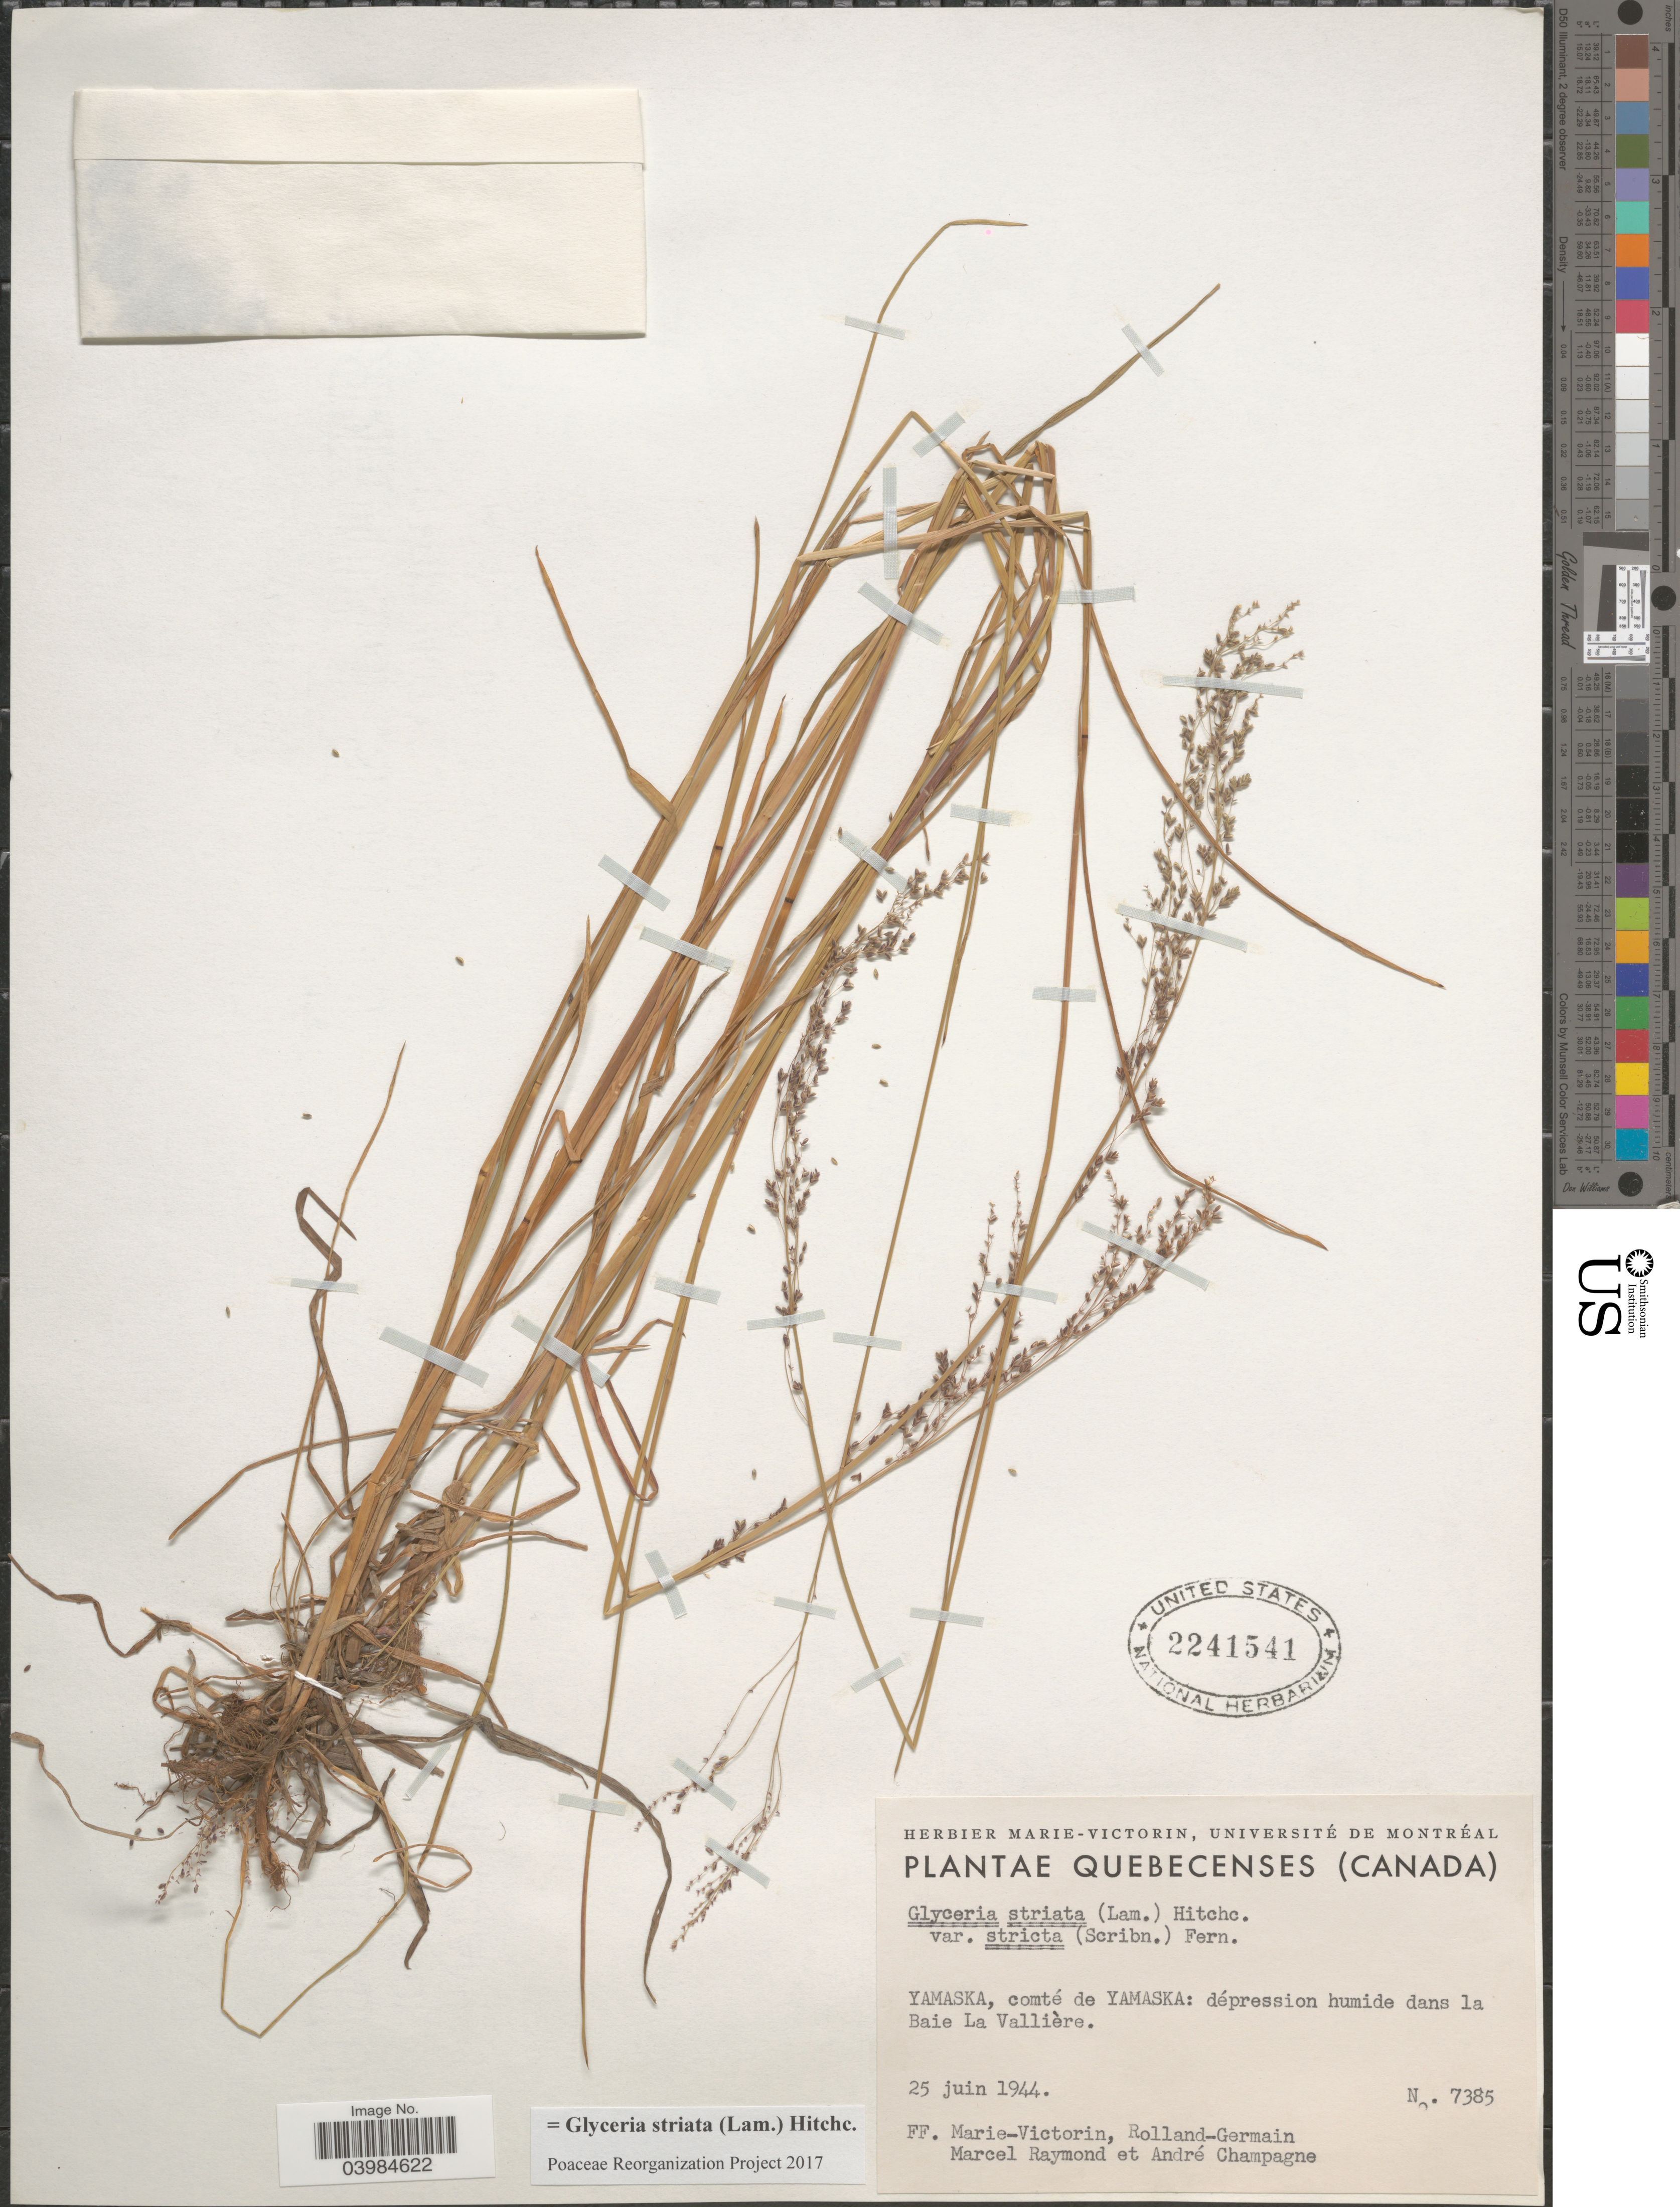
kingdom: Plantae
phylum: Tracheophyta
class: Liliopsida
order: Poales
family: Poaceae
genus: Glyceria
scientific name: Glyceria striata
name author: (Lam.) Hitchc.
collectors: F. Marie-Victorin, Rolland-Germain, M. Raymond & A. Champagne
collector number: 7385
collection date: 1944-06-25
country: Canada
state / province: Quebec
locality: Yamaska, comté de Yamaska: dépression humide dans la Baie La Vallière.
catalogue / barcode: US 2241541